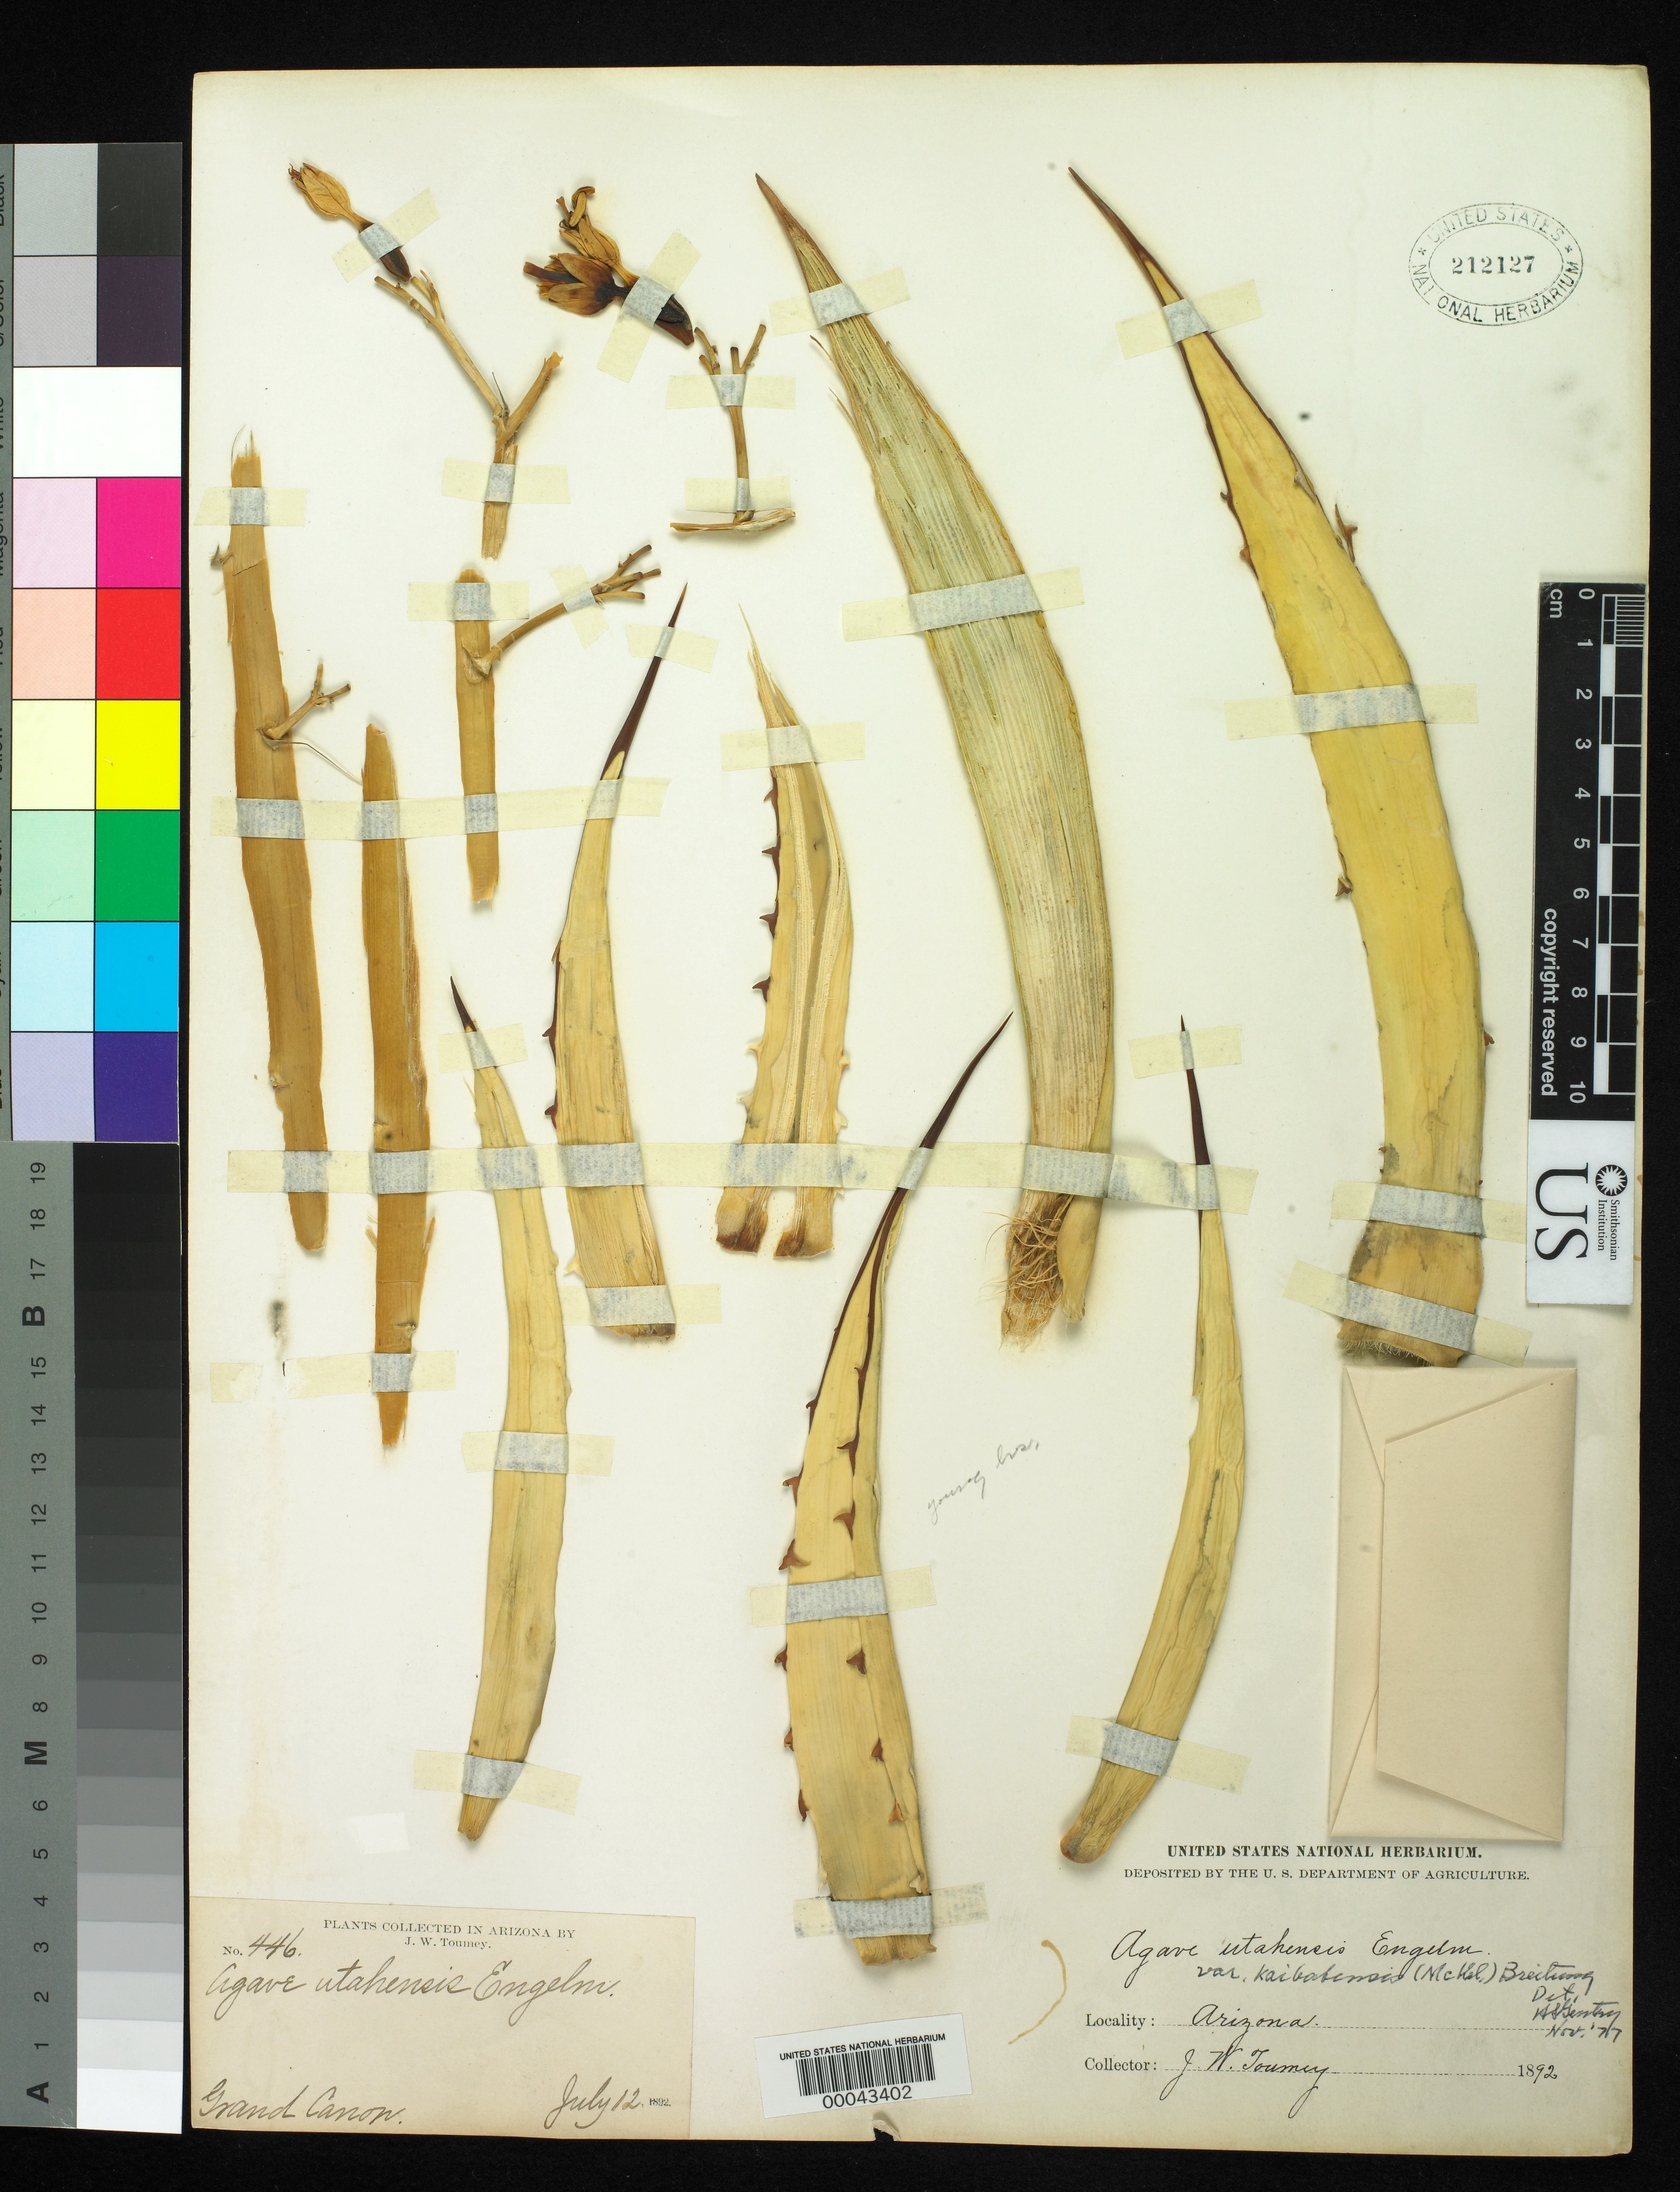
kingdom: Plantae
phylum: Tracheophyta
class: Liliopsida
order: Asparagales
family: Asparagaceae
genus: Agave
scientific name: Agave utahensis var. kaibabensis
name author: (McKelvey) Breitung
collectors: J. W. Toumey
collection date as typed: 12 Jul 1892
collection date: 1892-07-12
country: United States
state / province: Arizona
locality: Grand canyon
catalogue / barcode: US 212127